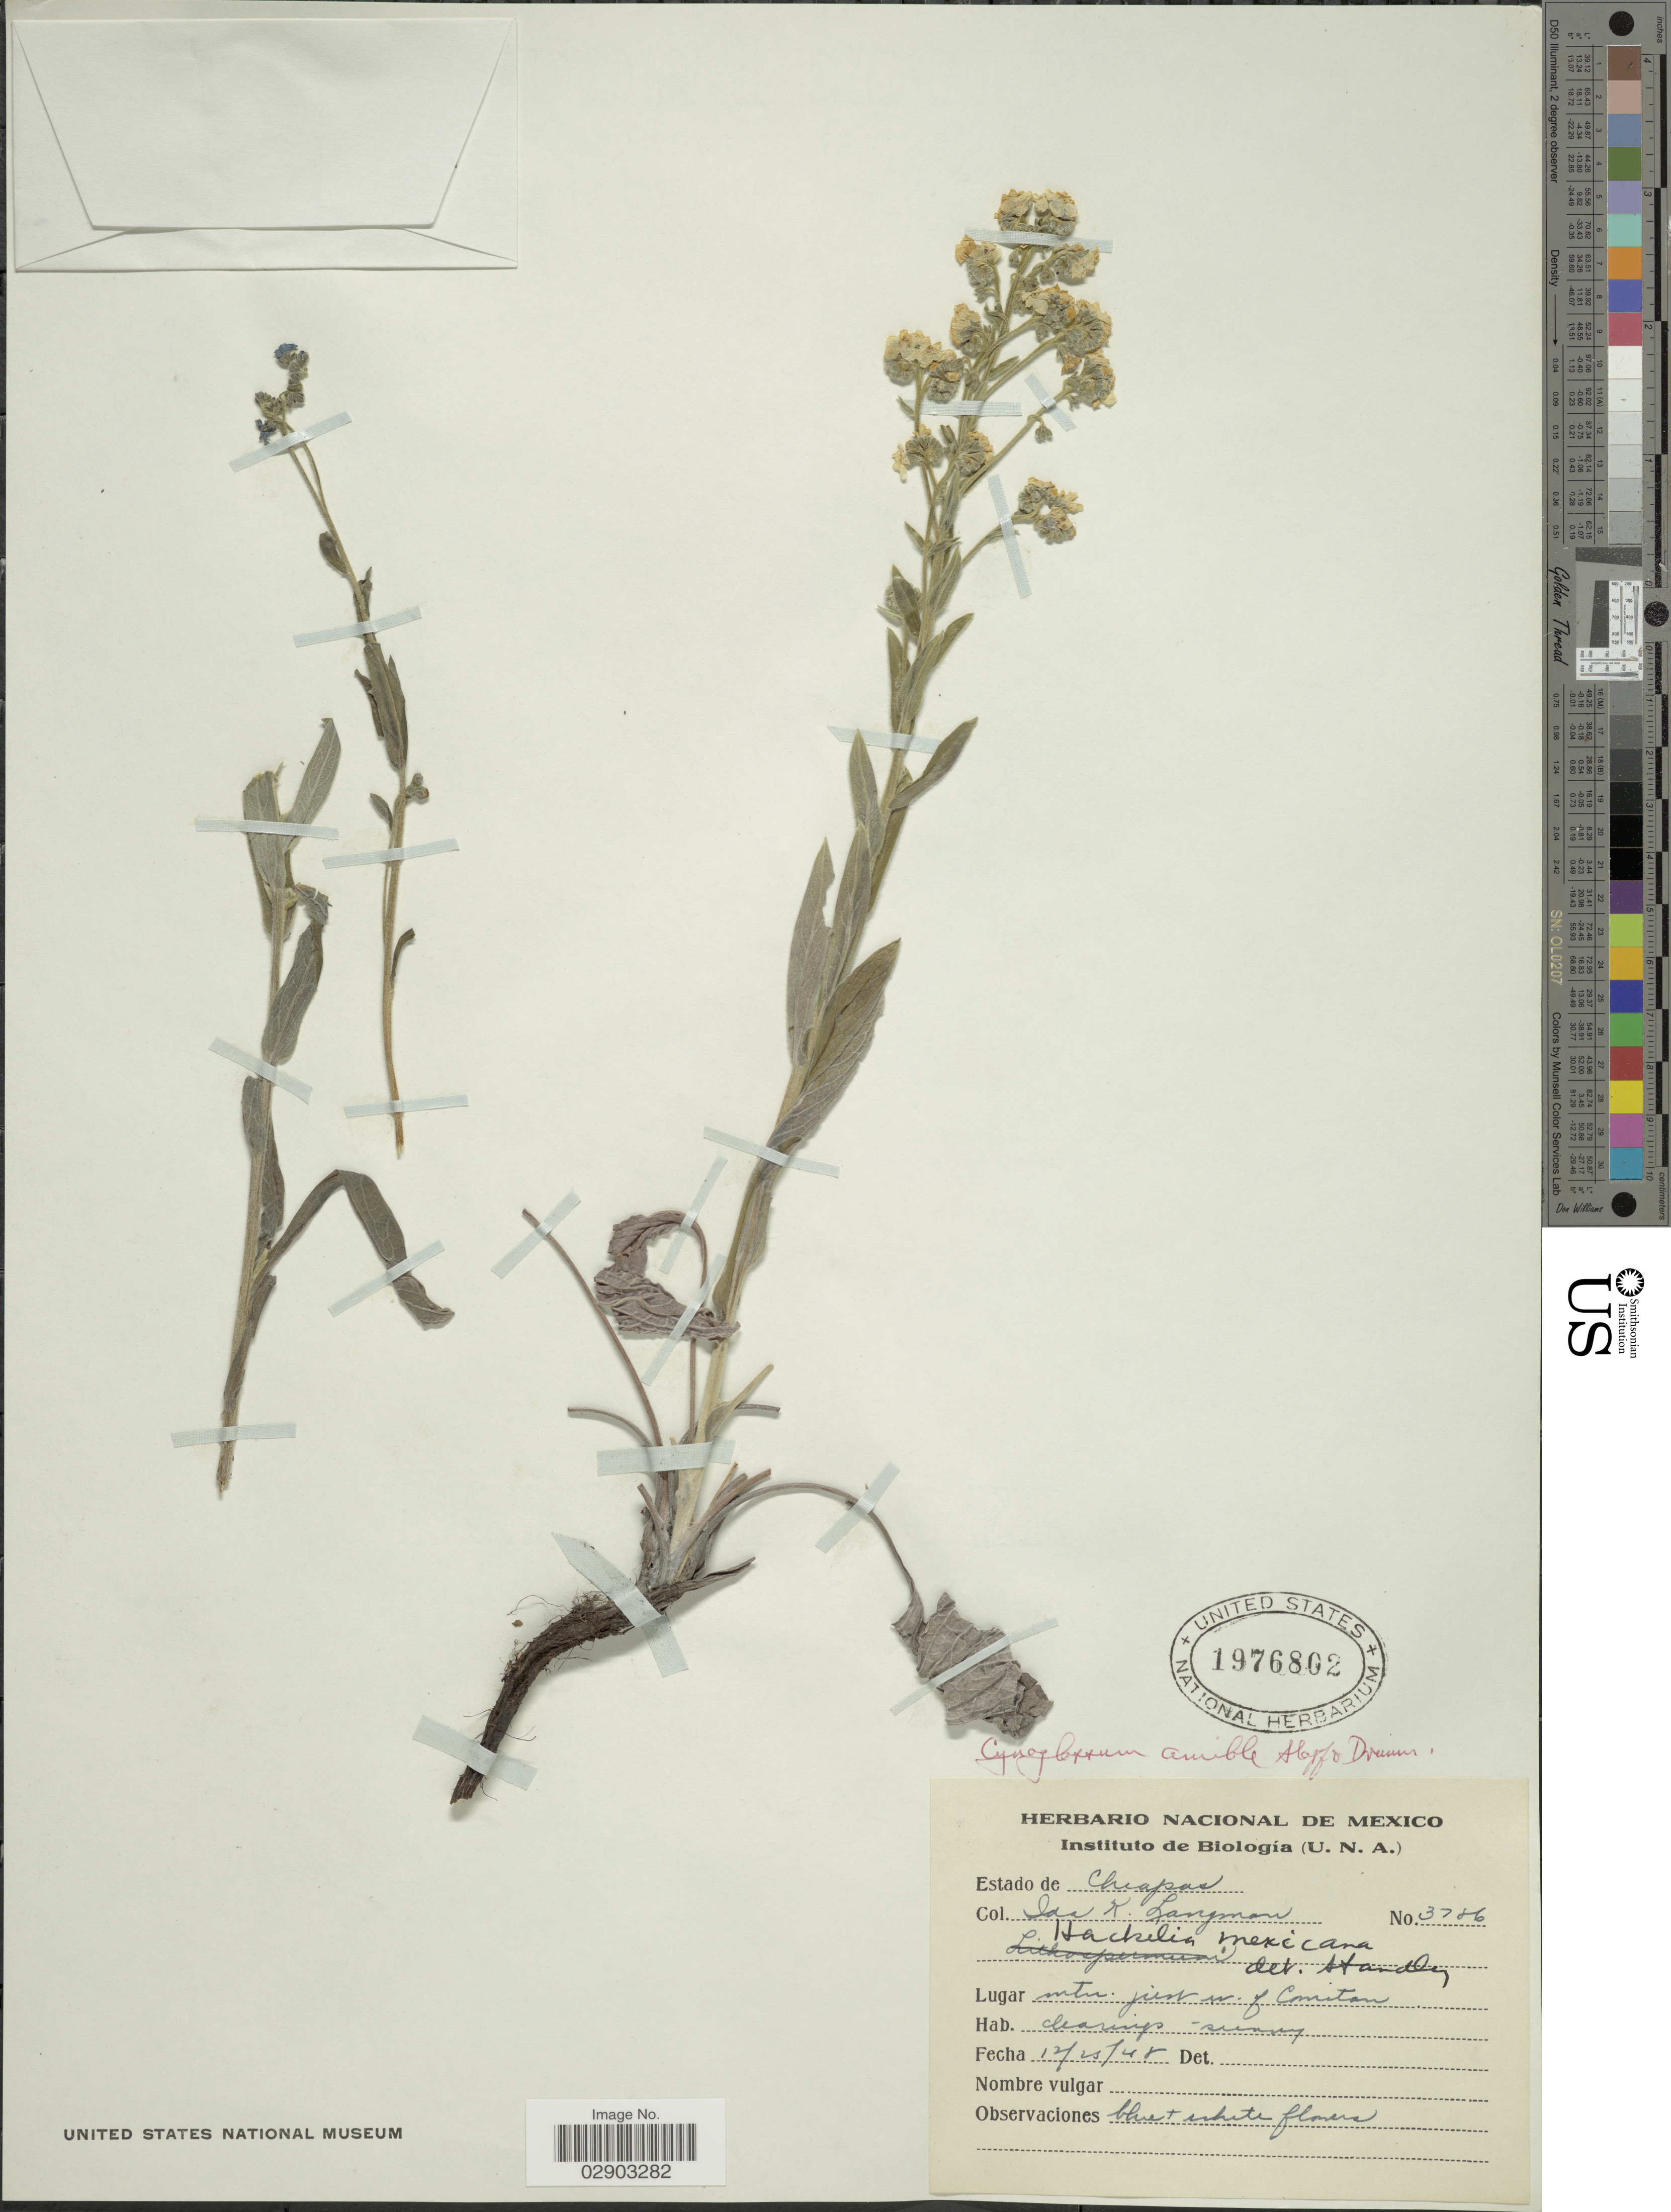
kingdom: Plantae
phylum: Tracheophyta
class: Magnoliopsida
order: Boraginales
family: Boraginaceae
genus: Cynoglossum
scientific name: Cynoglossum amabile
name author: Stapf & J.R. Drumm.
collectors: I. K. Langman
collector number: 3786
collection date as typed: Transcribed d/m/y: 25/12/48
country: Mexico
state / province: Chiapas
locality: Mtn. just w. of Comitan.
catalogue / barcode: US 1976802